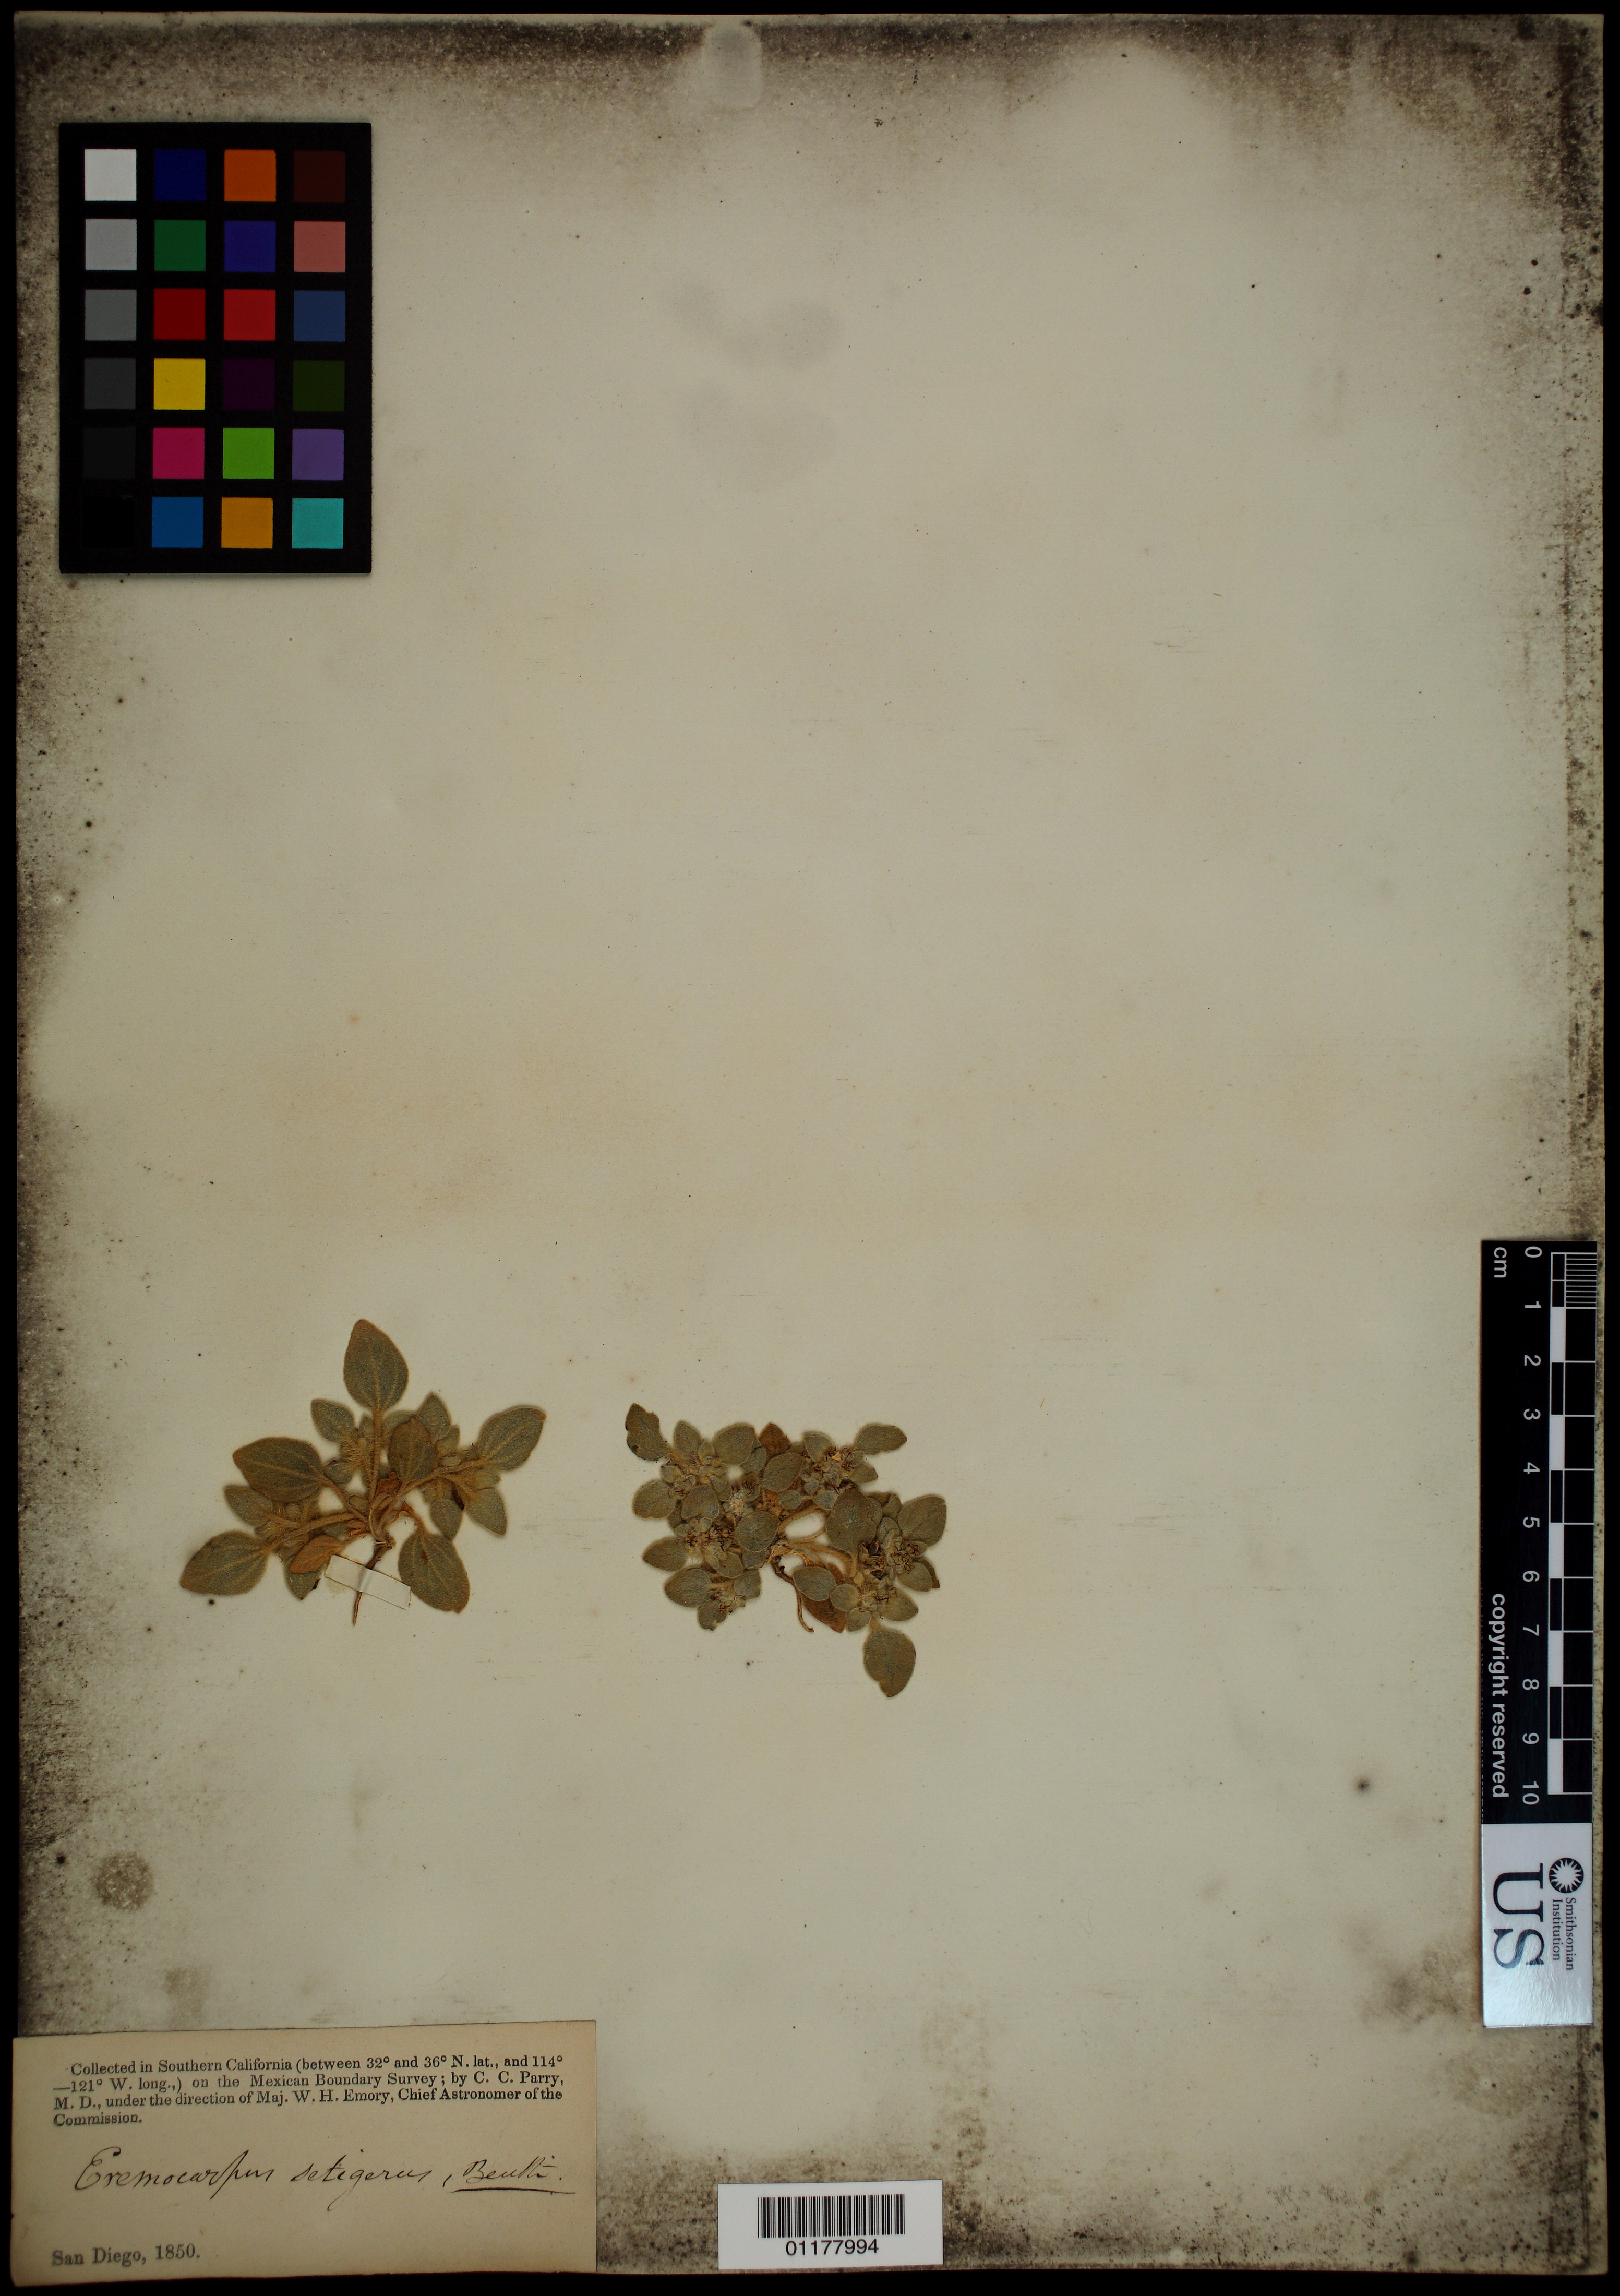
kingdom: Plantae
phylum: Tracheophyta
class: Magnoliopsida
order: Malpighiales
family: Euphorbiaceae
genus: Eremocarpus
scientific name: Eremocarpus setigerus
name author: (Hook.) Benth.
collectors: C. C. Parry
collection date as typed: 1850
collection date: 1850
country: United States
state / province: California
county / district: San Diego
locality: San Diego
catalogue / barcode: US 1